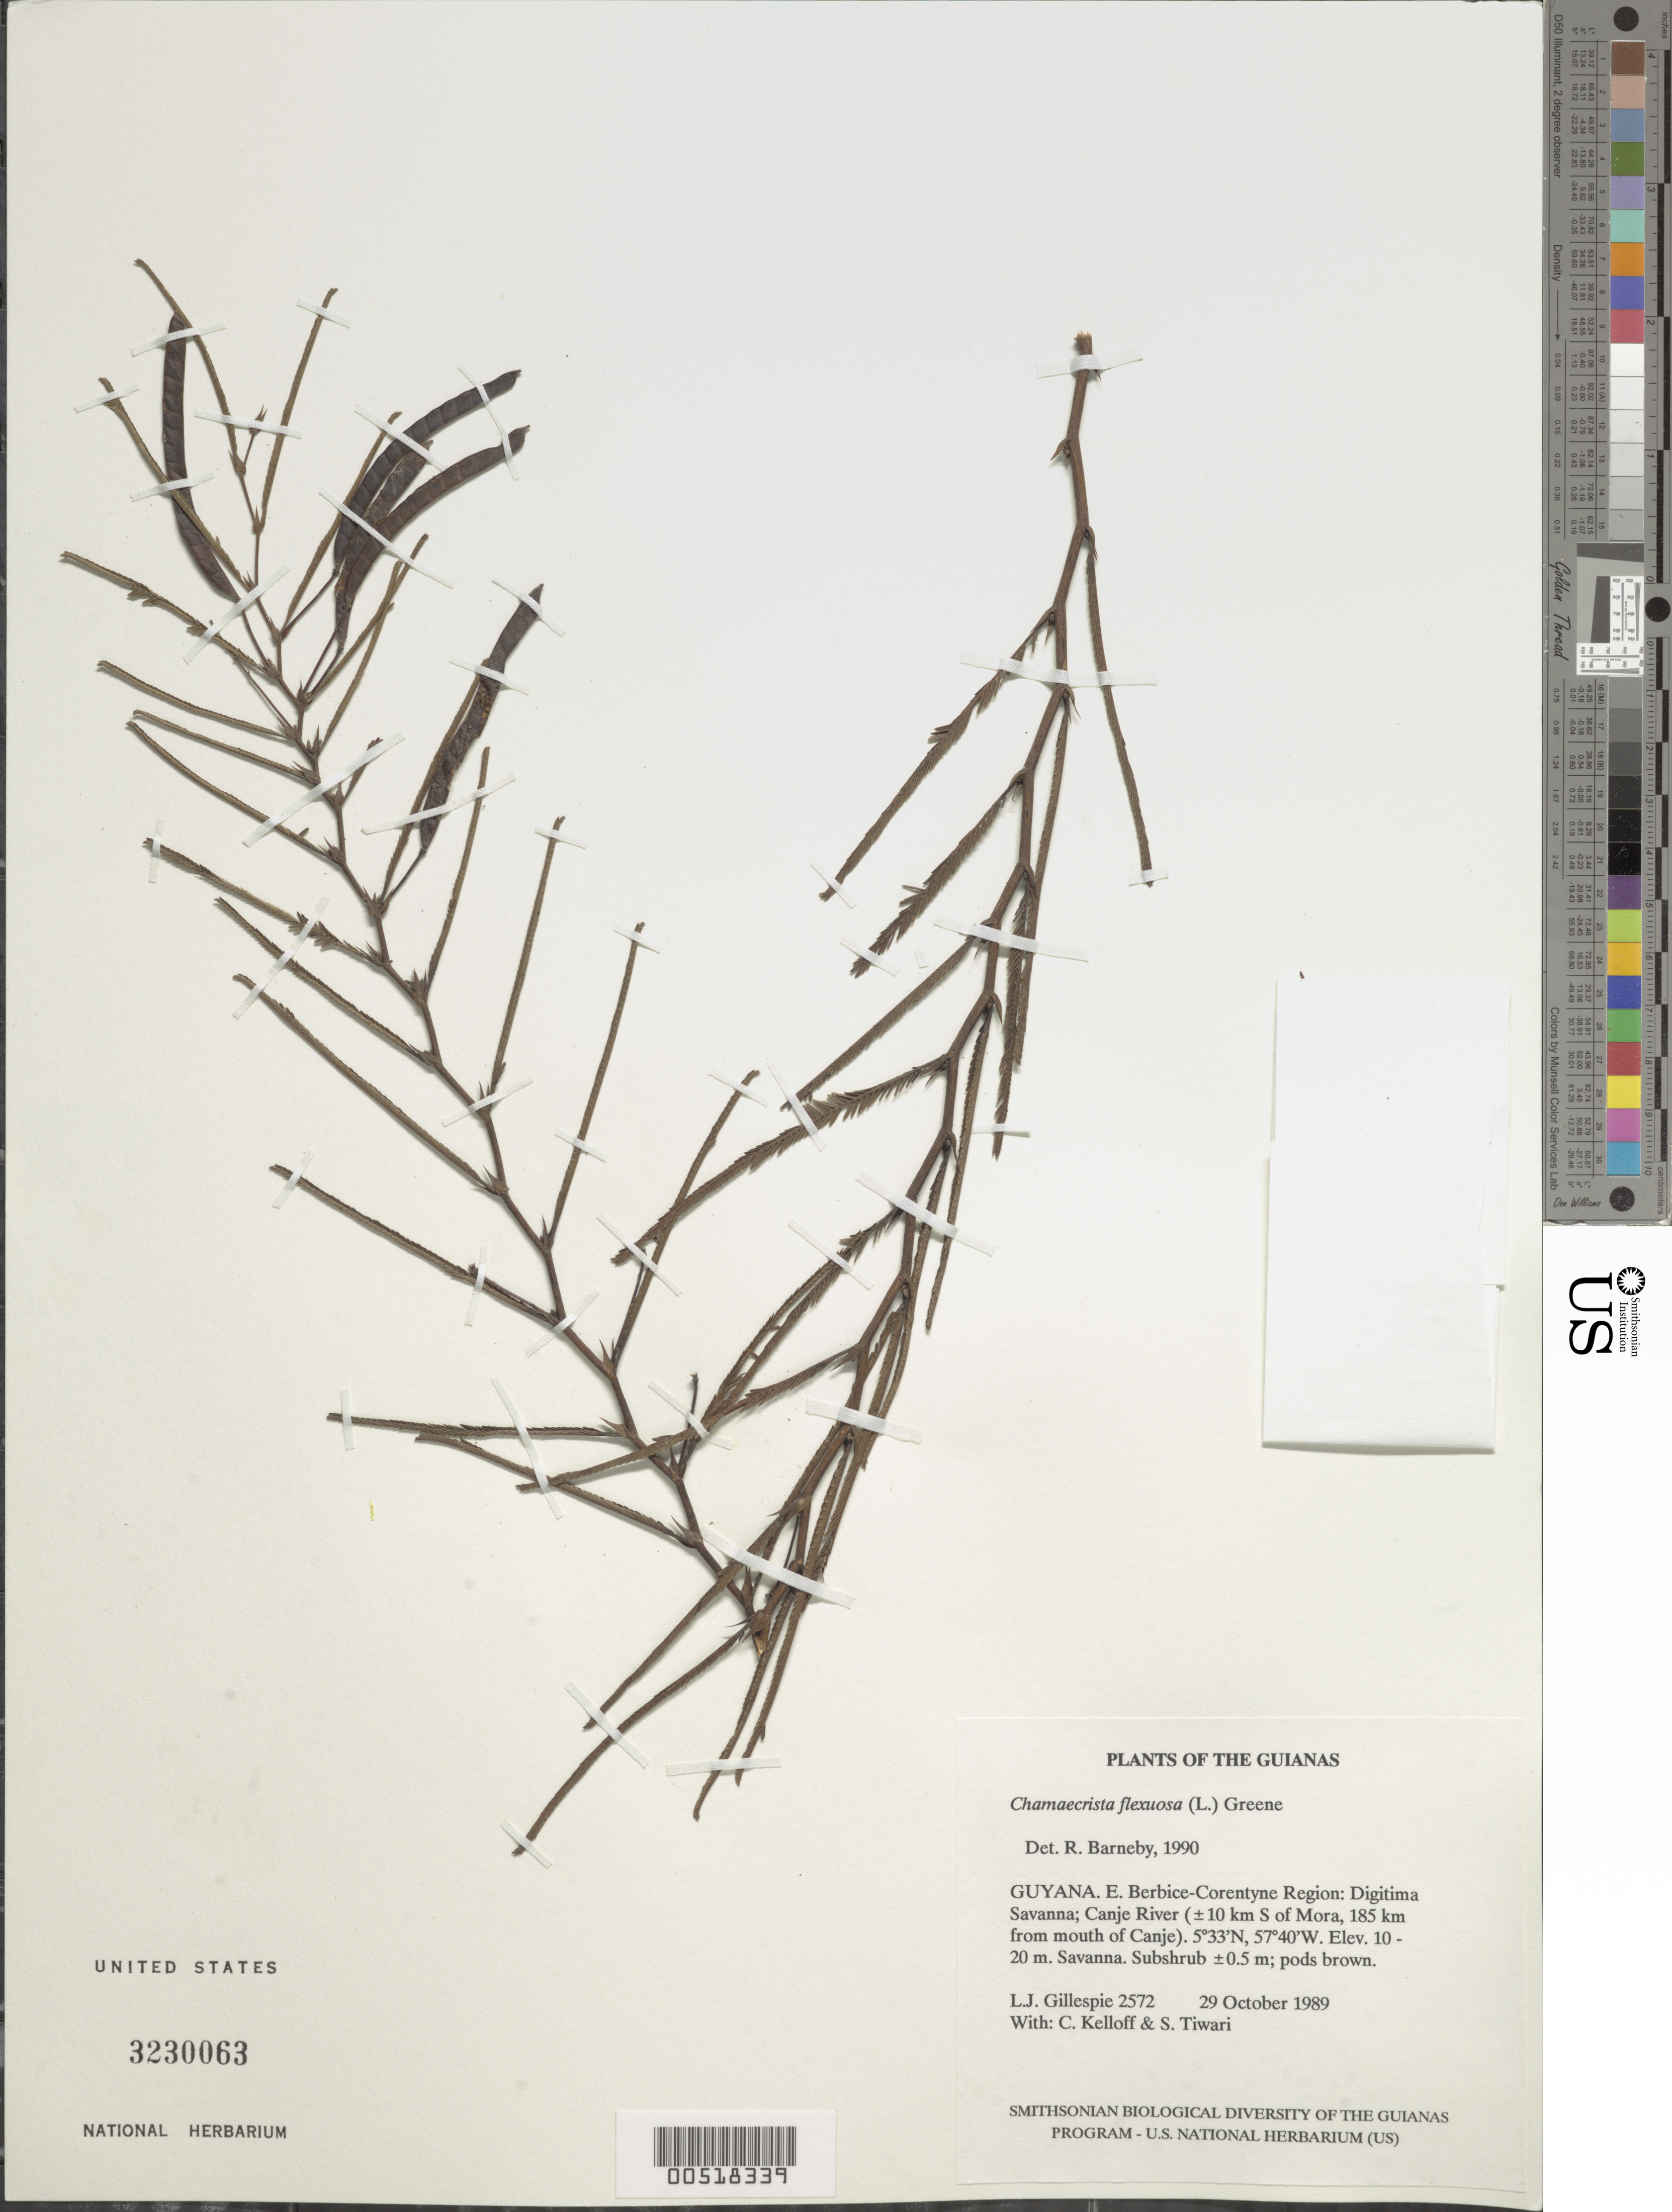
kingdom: Plantae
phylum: Tracheophyta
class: Magnoliopsida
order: Fabales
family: Fabaceae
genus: Chamaecrista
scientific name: Chamaecrista flexuosa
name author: (L.) Greene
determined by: Barneby, Rupert C., (NY)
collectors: L. J. Gillespie, C. L. Kelloff & S. Tiwari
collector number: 2572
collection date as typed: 30 October 1989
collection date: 1989-10-30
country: Guyana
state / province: E. Berbice-Corentyne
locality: Digitima Savanna, Canje River, ±185 km from mouth of Canje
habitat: Savanna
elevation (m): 10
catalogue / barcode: US 3230063